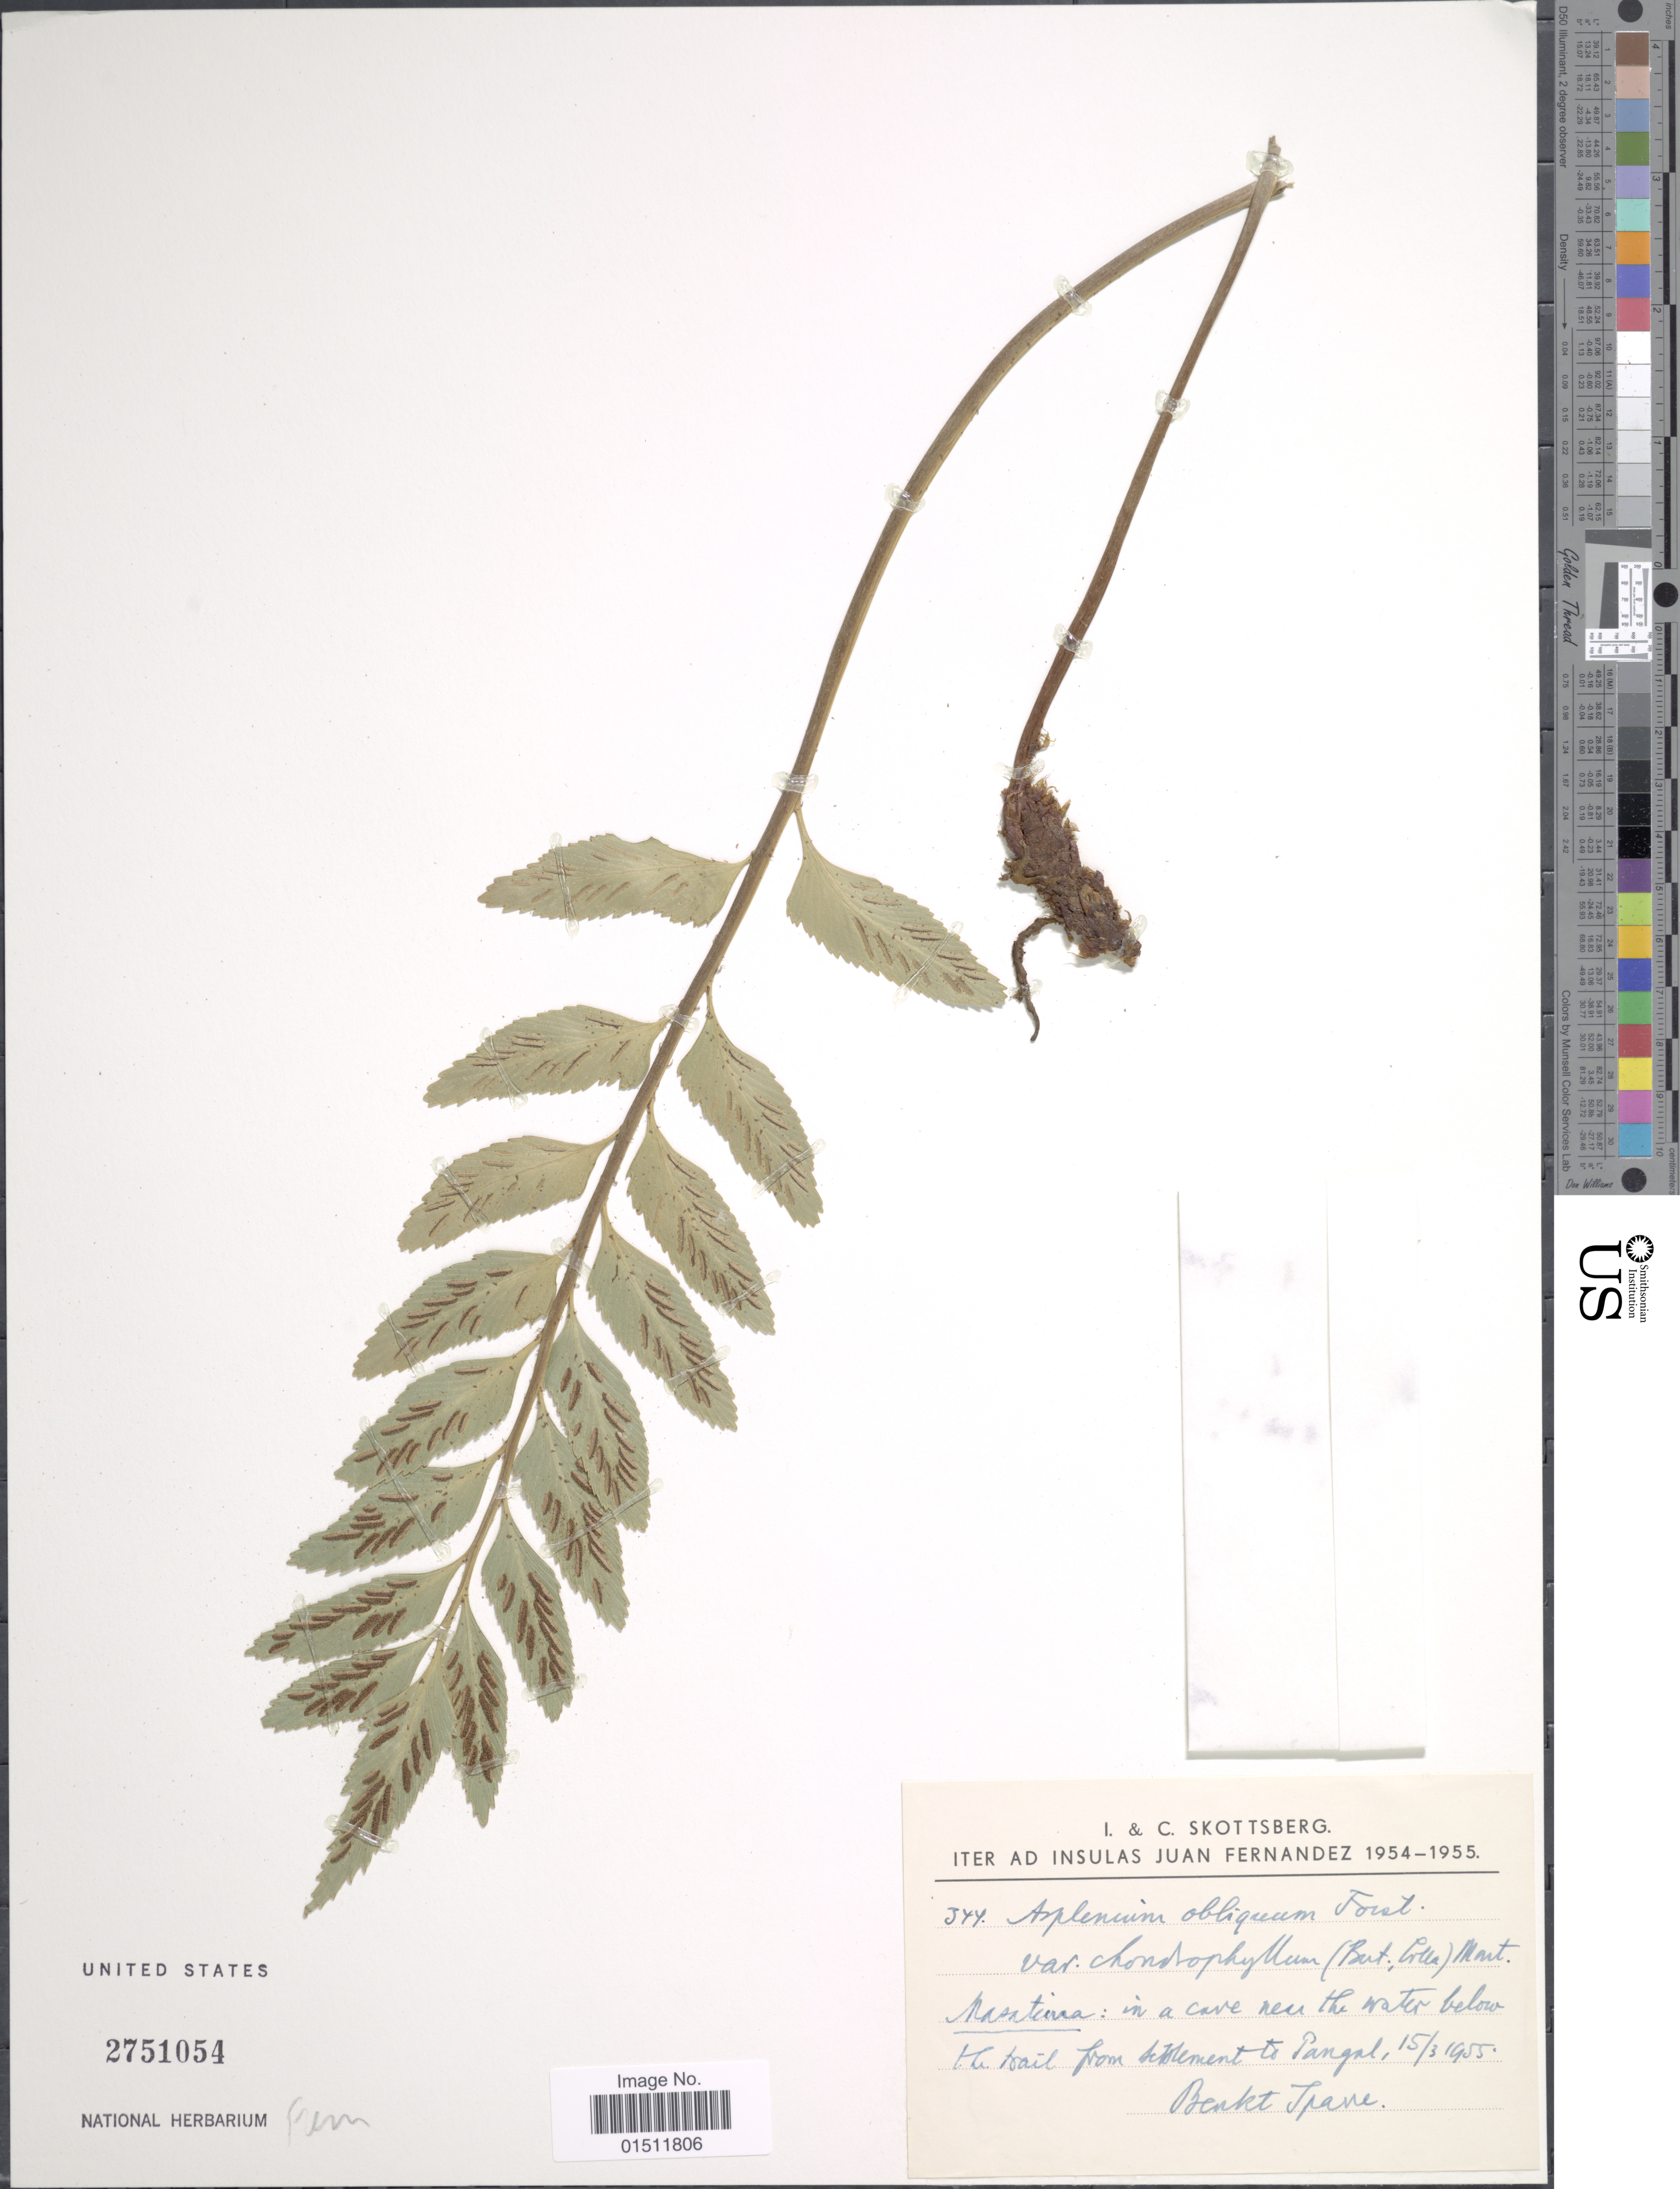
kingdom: Plantae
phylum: Tracheophyta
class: Polypodiopsida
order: Polypodiales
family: Aspleniaceae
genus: Asplenium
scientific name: Asplenium obliquum var. chondrophyllum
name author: (Bertero ex Colla) Mett.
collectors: B. Sparre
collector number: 344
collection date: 1955-03-15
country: Chile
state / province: Valparaíso (V)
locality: Juan Fernandez, Masatierra: in a cave near the water below the trail from settlement to Pangal.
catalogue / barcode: US 2751054